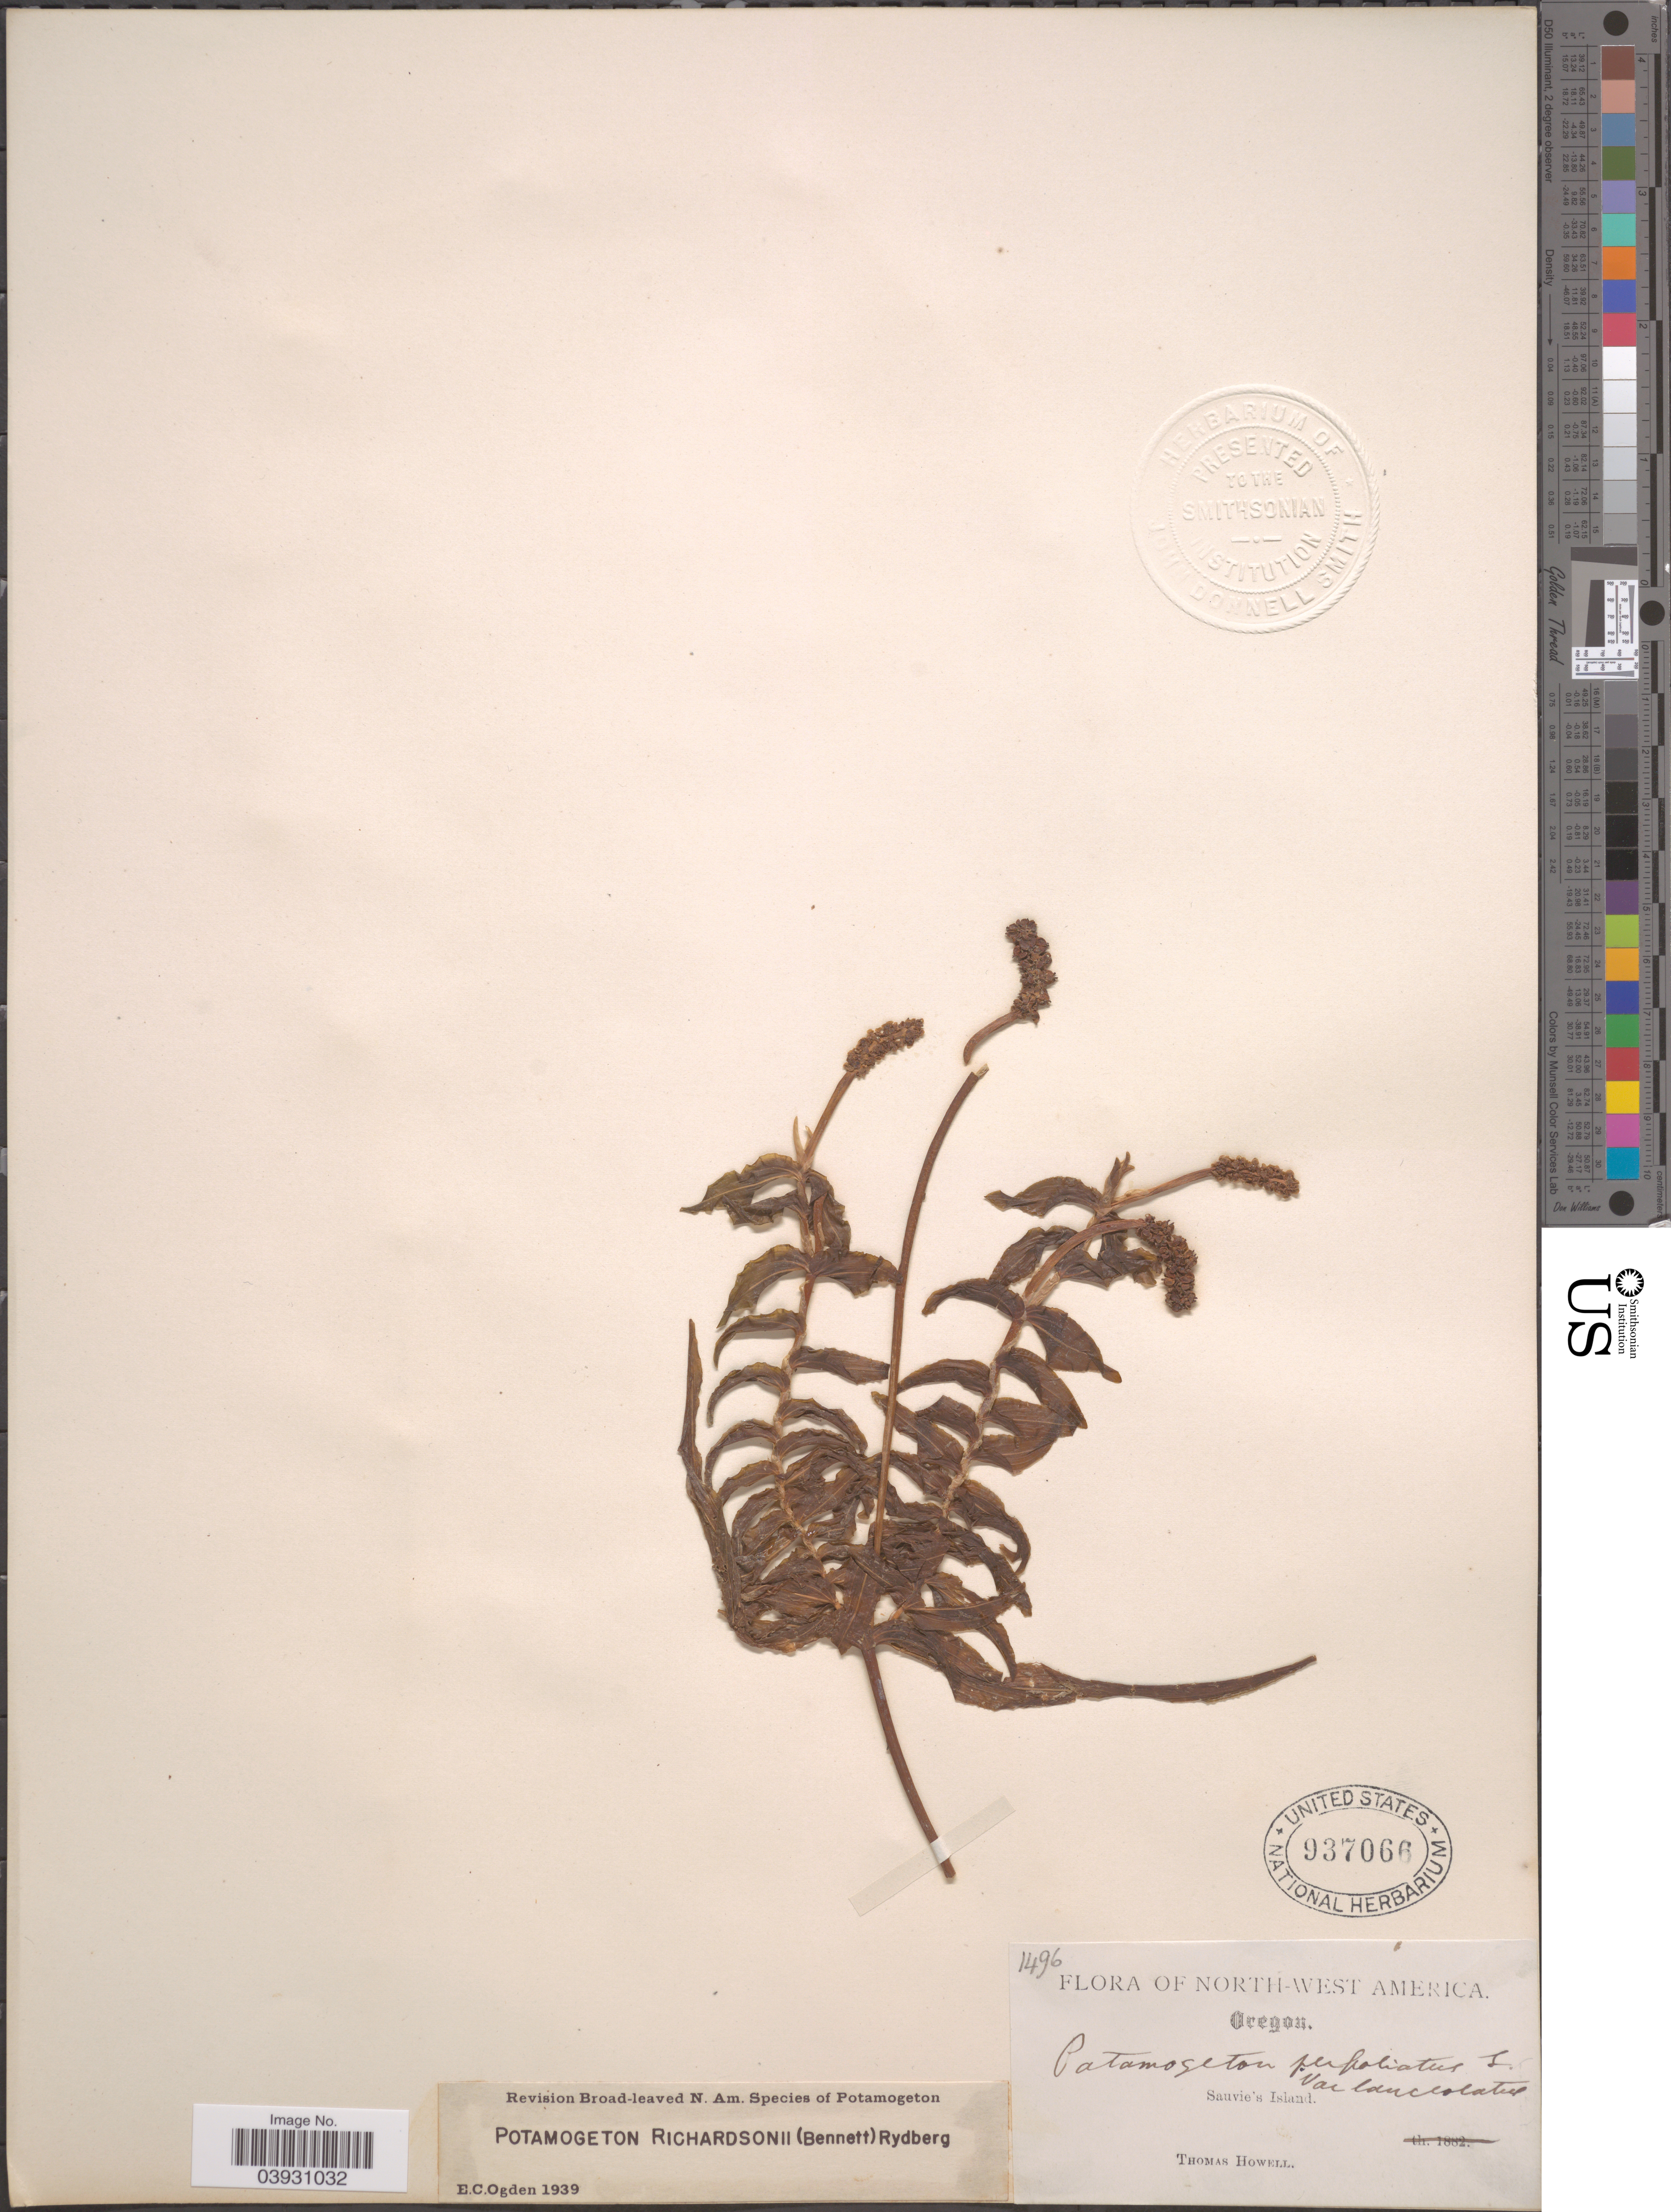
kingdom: Plantae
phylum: Tracheophyta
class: Liliopsida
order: Alismatales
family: Potamogetonaceae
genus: Potamogeton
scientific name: Potamogeton richardsonii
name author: (A.W. Benn.) Rydb.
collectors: T. Howell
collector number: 1496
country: United States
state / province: Oregon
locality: North-West America. Sauvie's Island.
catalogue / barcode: US 937066